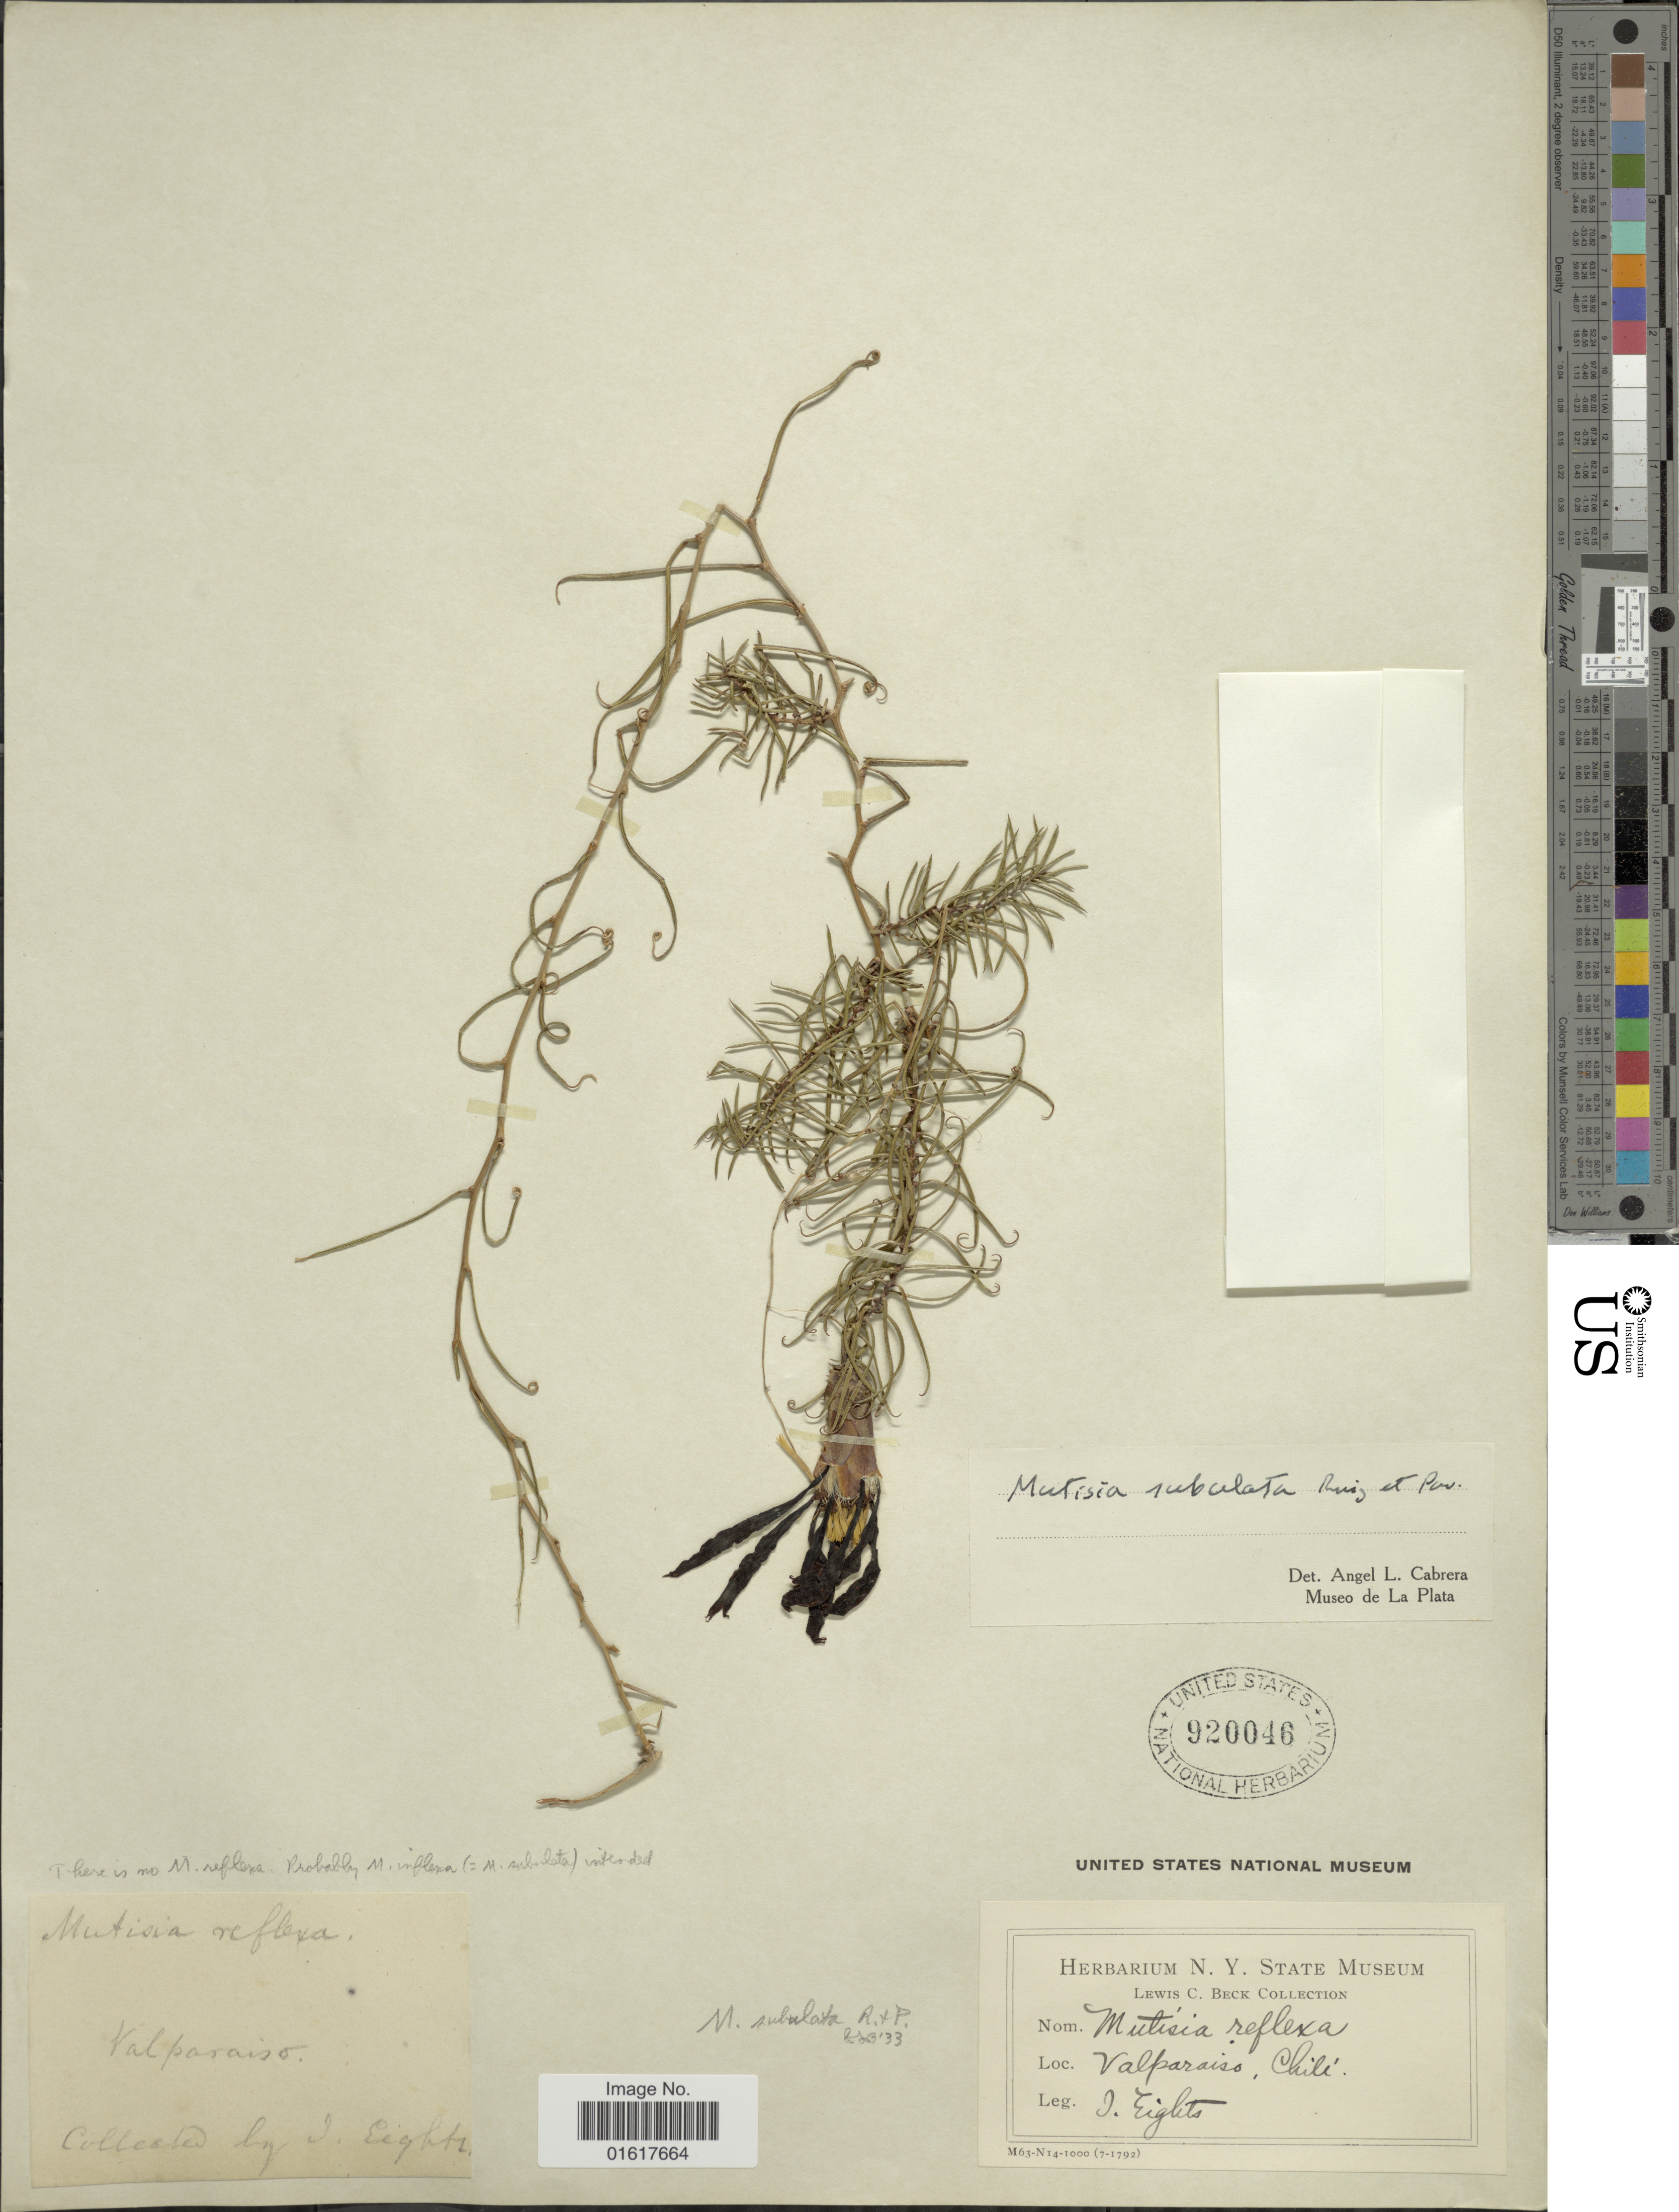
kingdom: Plantae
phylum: Tracheophyta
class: Magnoliopsida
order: Asterales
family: Asteraceae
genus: Mutisia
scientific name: Mutisia subulata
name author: Ruiz & Pav.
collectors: J. Eights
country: Chile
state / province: Valparaíso (V)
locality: Valparaiso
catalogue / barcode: US 920046